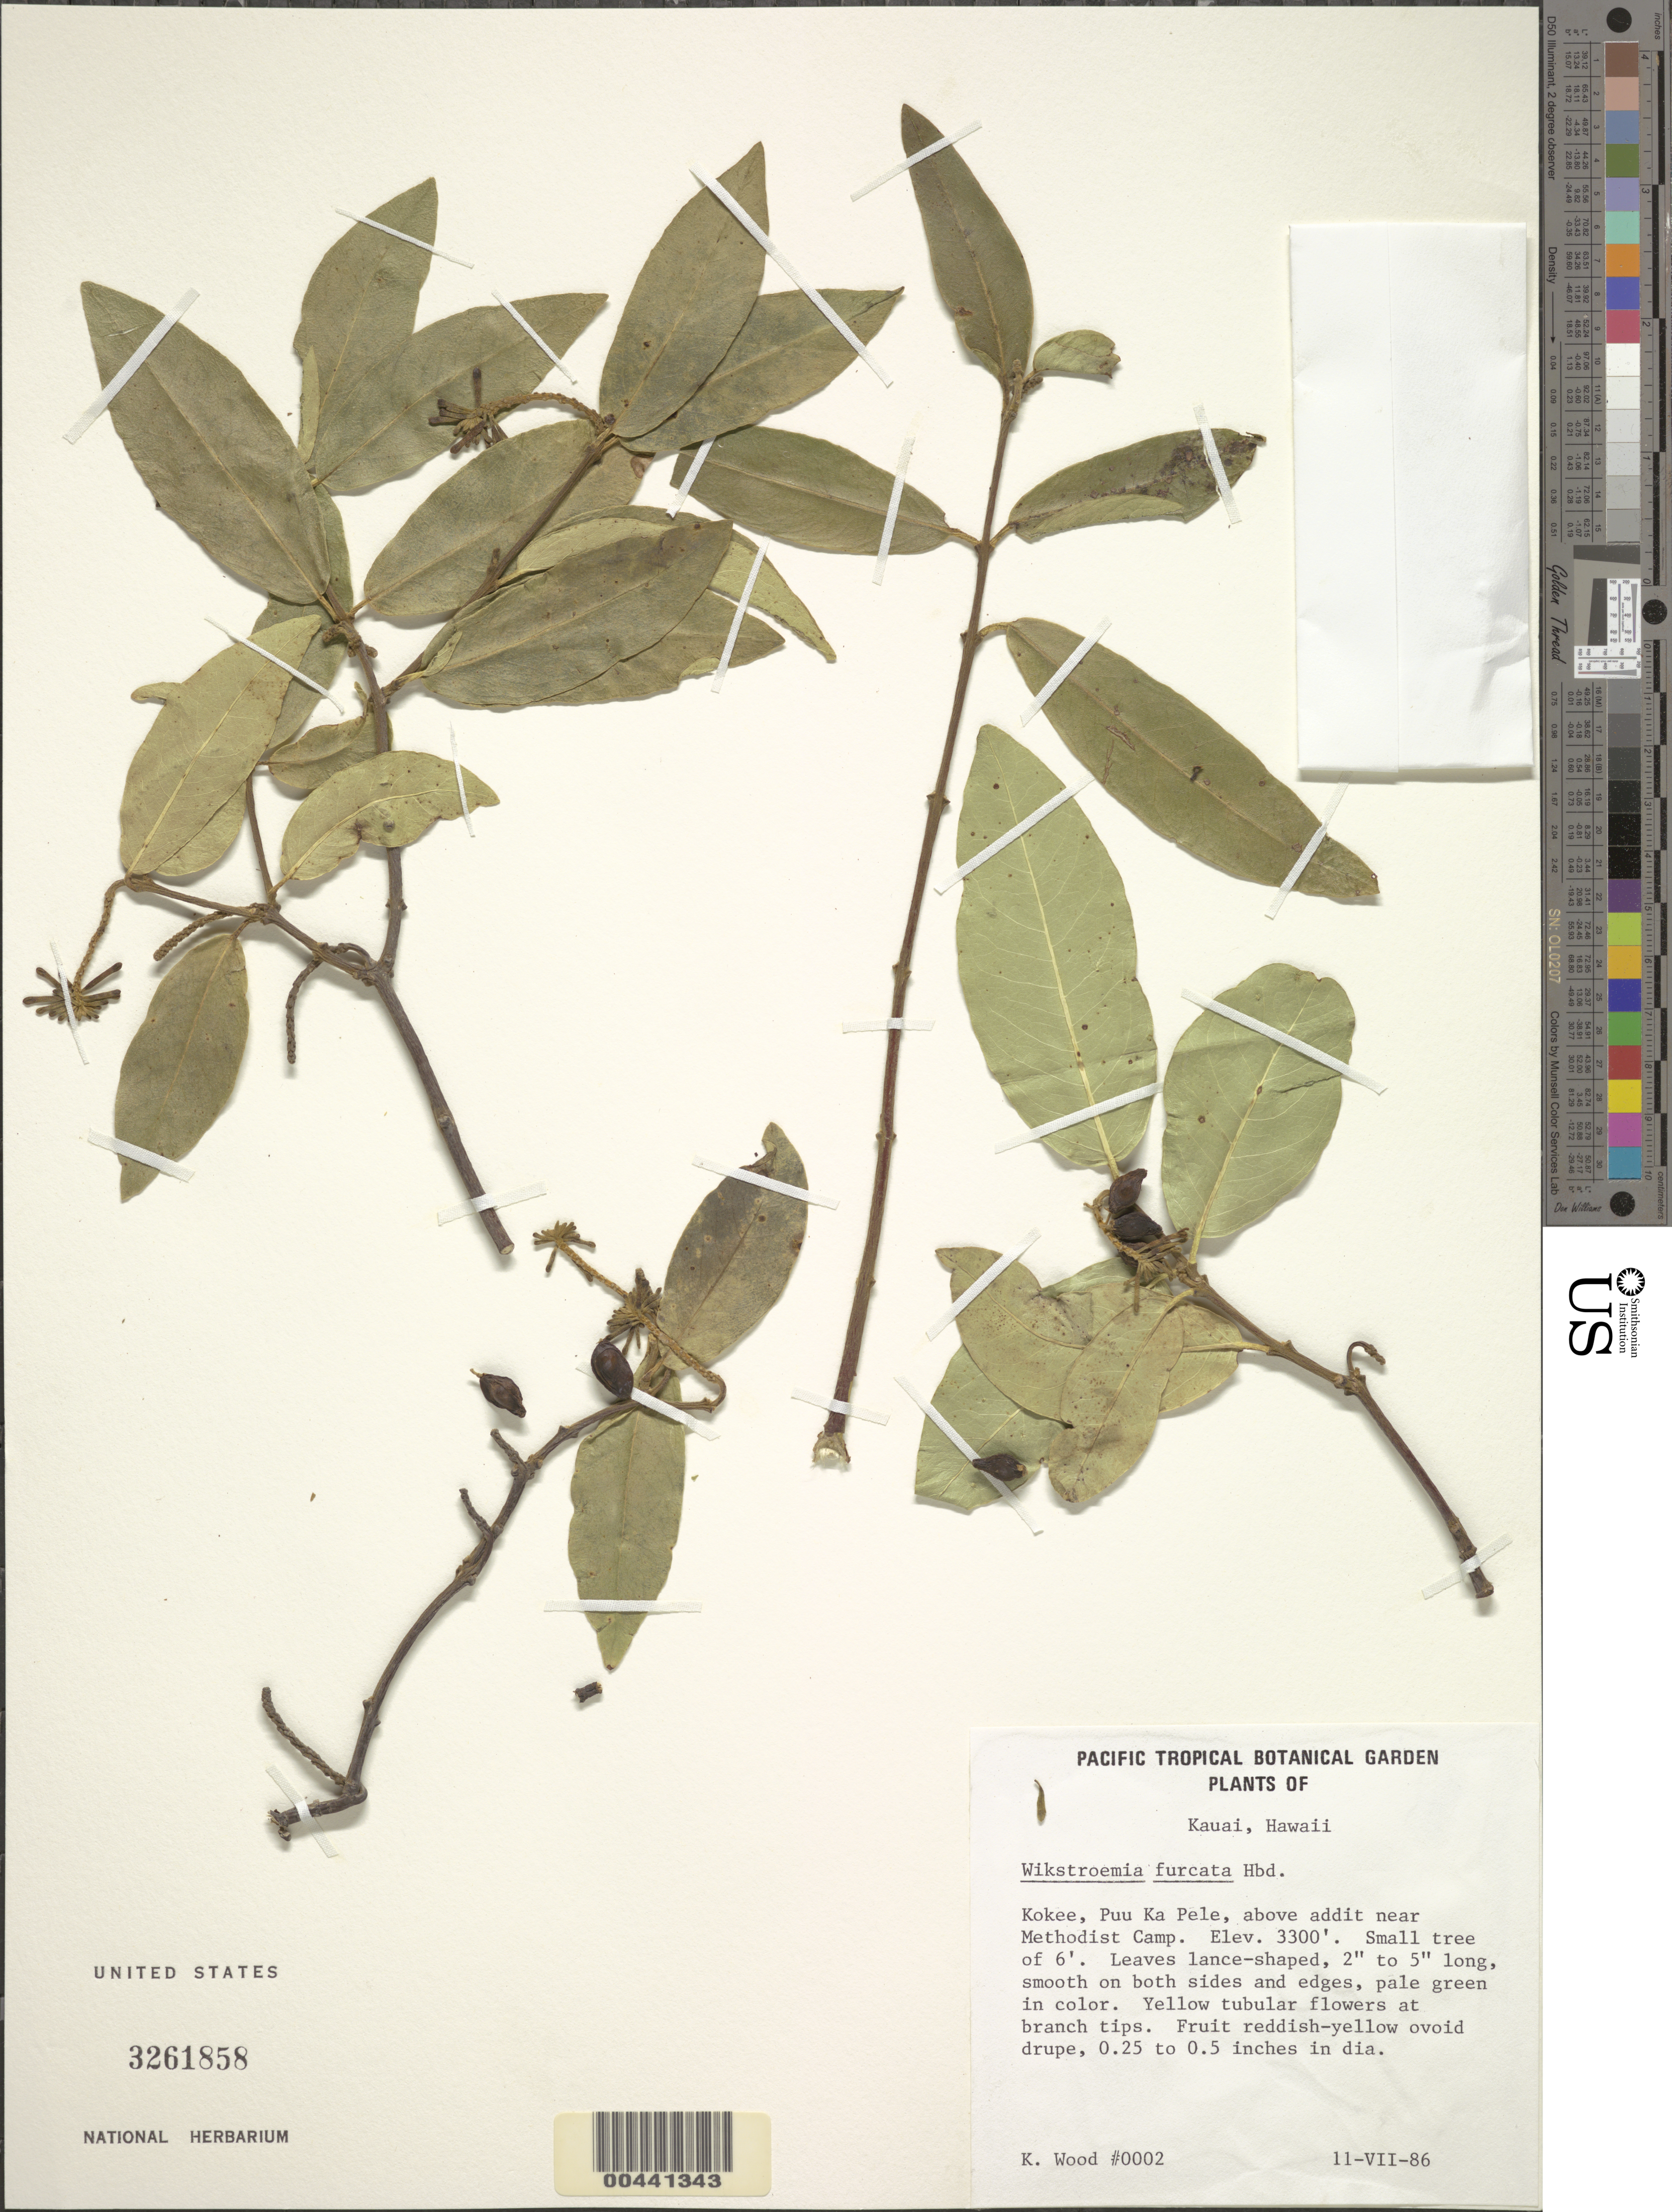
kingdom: Plantae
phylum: Tracheophyta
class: Magnoliopsida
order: Malvales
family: Thymelaeaceae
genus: Wikstroemia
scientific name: Wikstroemia furcata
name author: (Hildebr.) Rock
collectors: K. R. Wood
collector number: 0002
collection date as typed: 11 Jul 1986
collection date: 1986-07-11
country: United States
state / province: Hawaii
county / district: Kauai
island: Kaua'i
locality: Kokee, Puu Ka Pele, above addit near Methodist Camp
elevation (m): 1006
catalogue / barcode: US 3261858